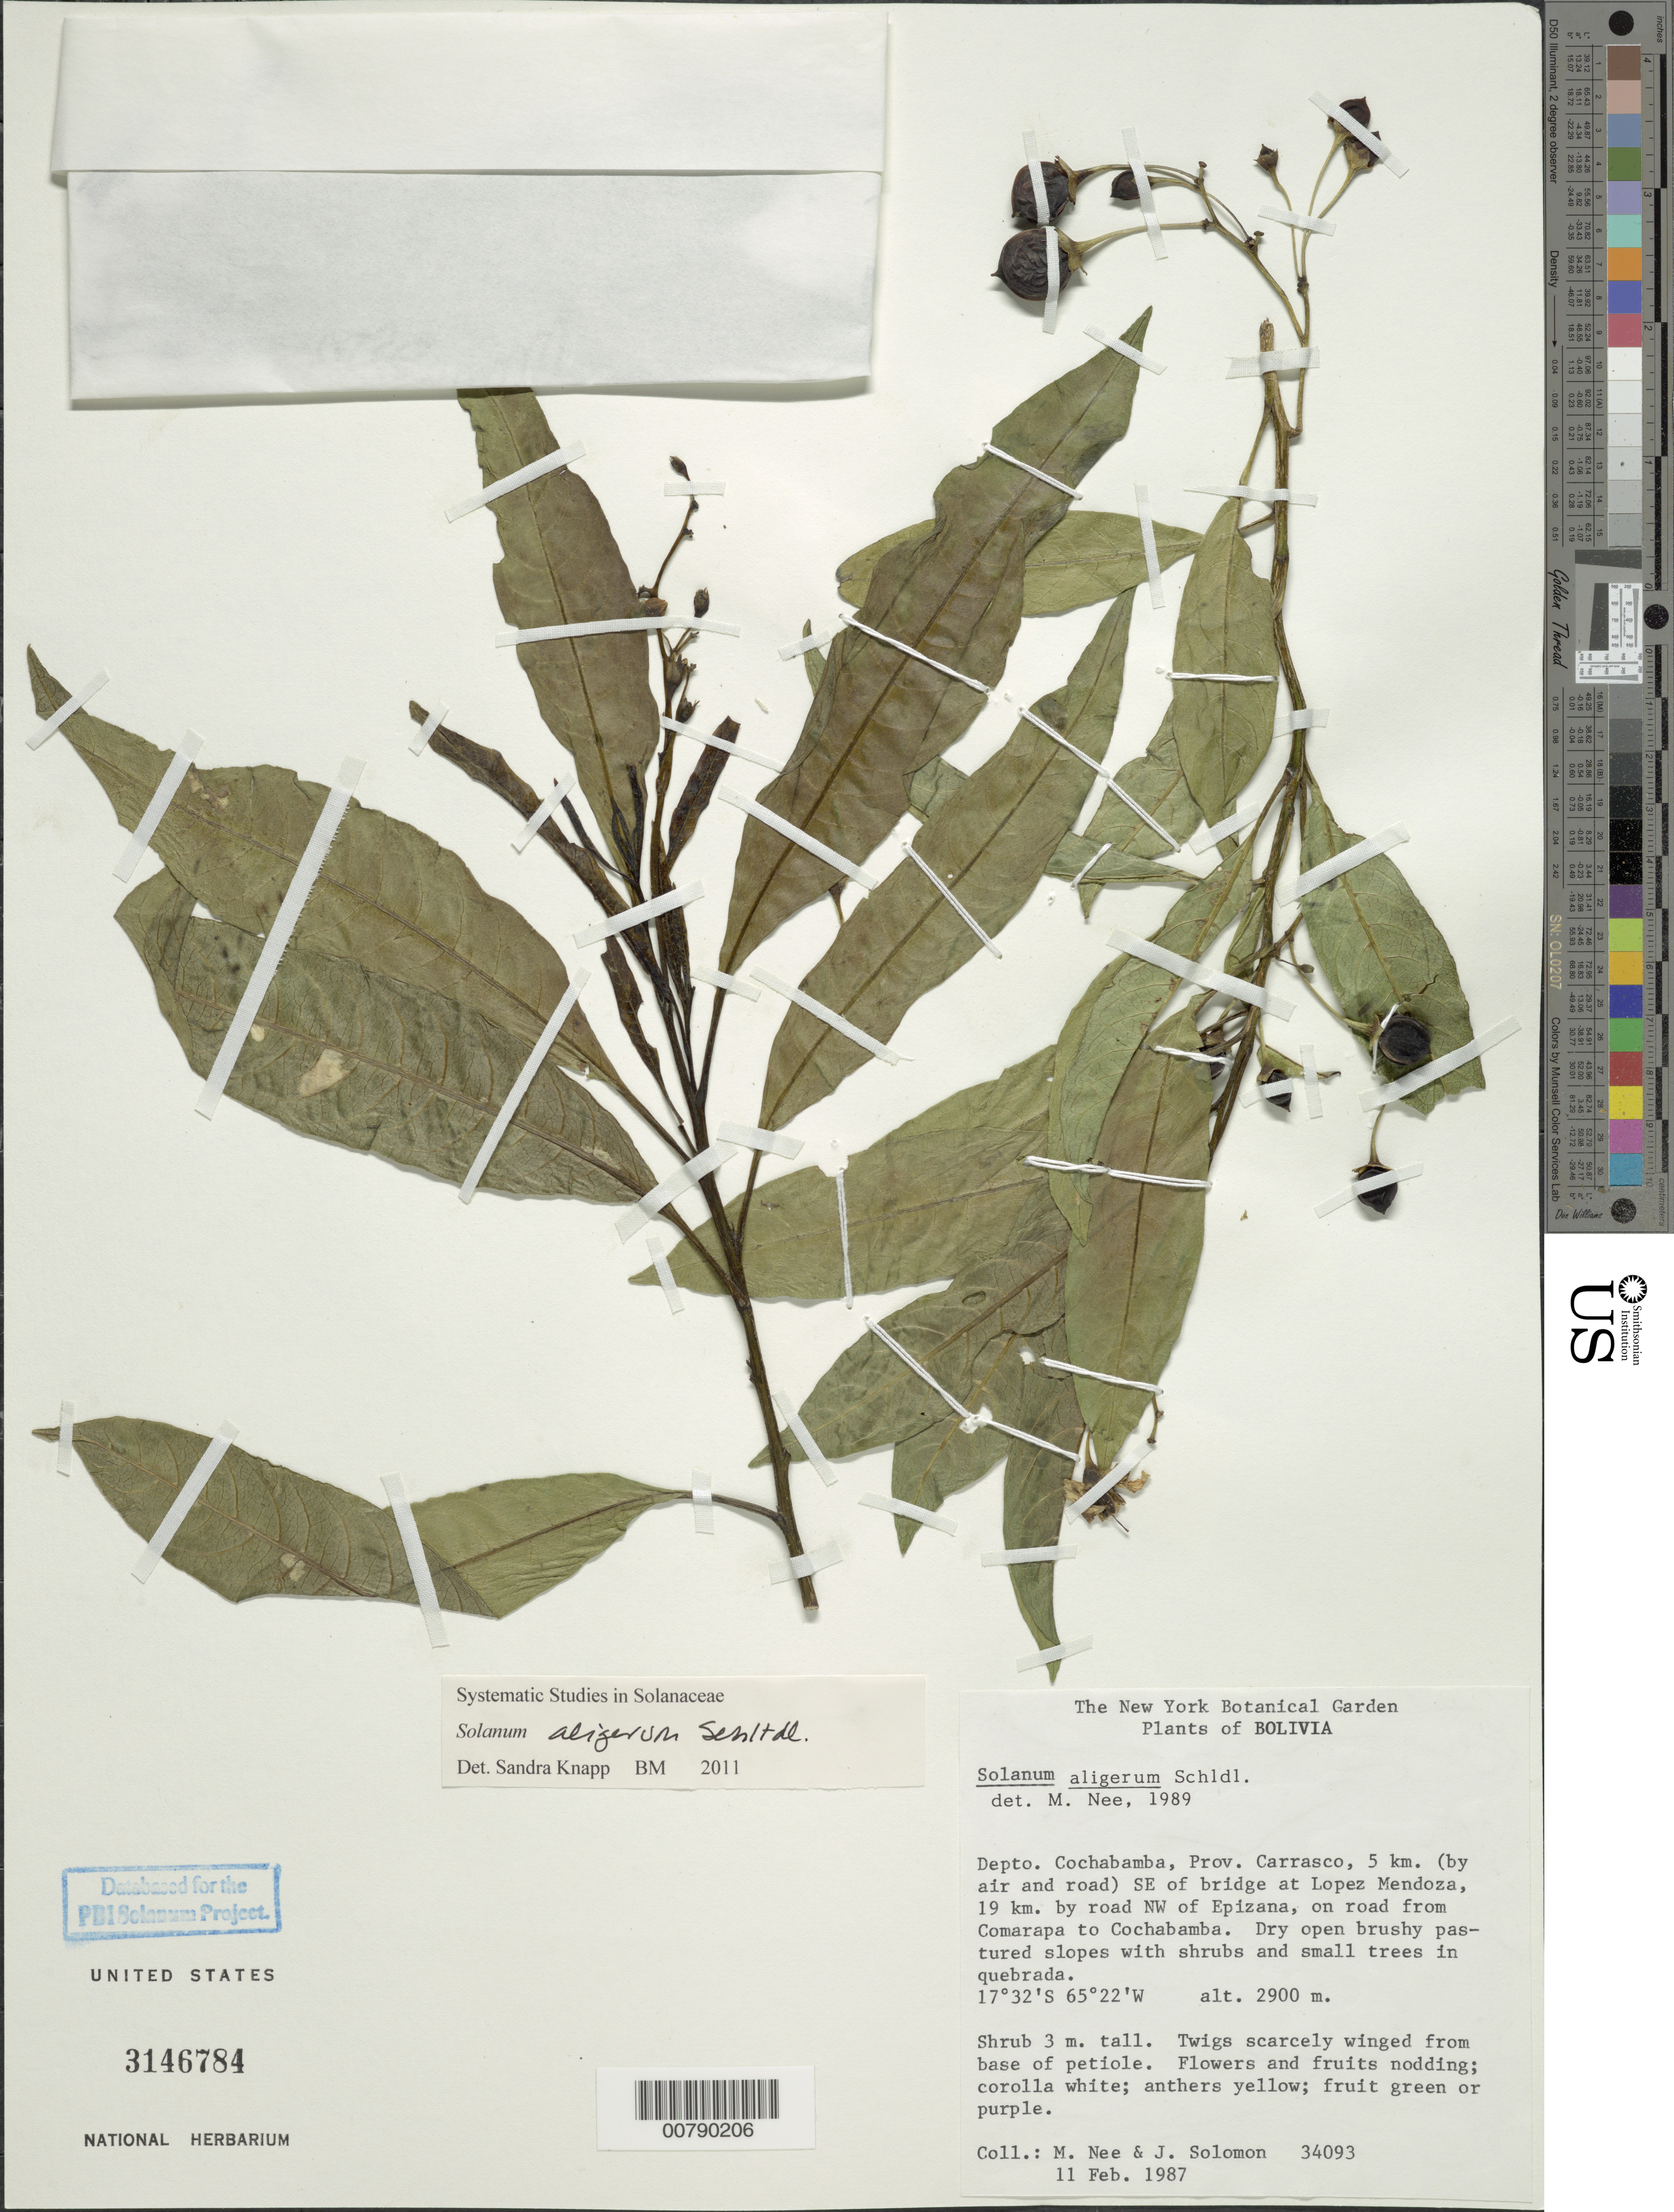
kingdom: Plantae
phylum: Tracheophyta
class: Magnoliopsida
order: Solanales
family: Solanaceae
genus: Solanum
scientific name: Solanum aligerum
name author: Schltdl.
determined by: Knapp, S. D.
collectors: M. Nee & J. C. Solomon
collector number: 34093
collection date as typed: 11 Feb 1987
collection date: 1987-02-11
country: Bolivia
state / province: Cochabamba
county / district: Carrasco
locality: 5 km (by air and road) SE of bridge at Lopez Mendoza, 19 km by road NW of Epizana, on road from Comaropa to Cochabamba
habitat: dry open brushy pastured slopes with shrubs and small trees in quebrada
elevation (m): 2900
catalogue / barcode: US 3146784